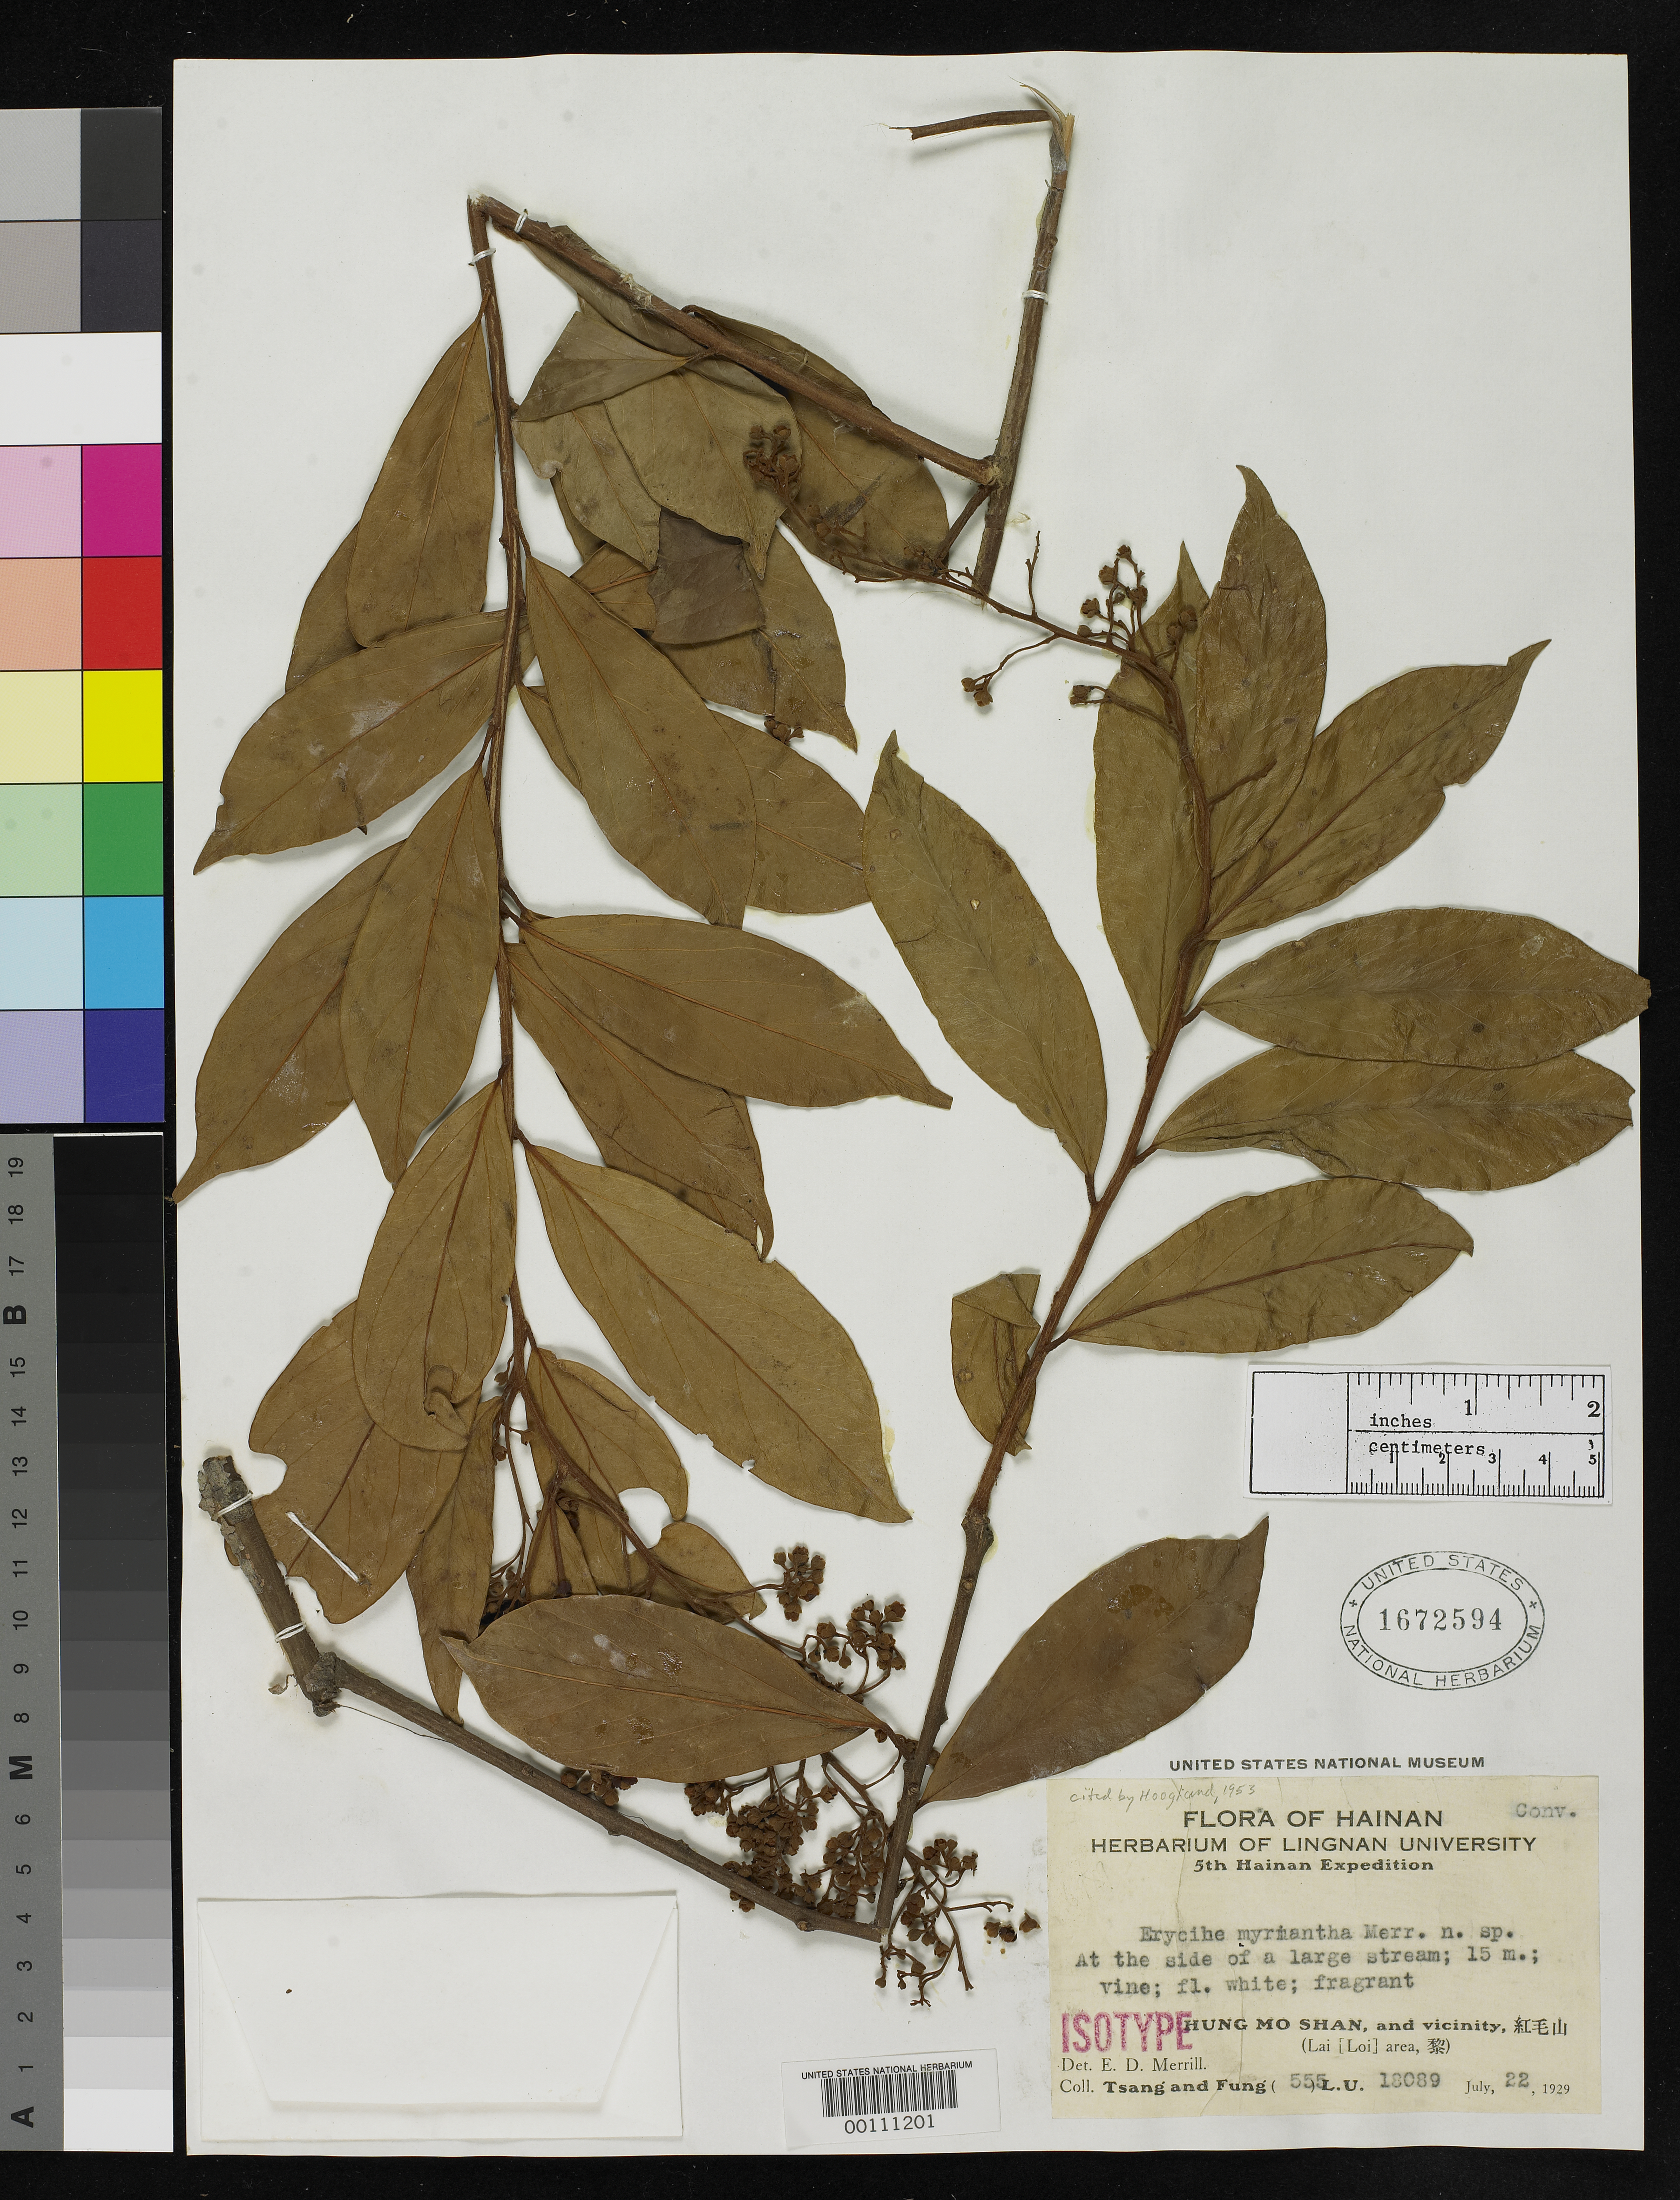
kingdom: Plantae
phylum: Tracheophyta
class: Magnoliopsida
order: Solanales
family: Convolvulaceae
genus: Erycibe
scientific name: Erycibe myriantha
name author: Merr.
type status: Isotype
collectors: W. T. Tsang & H. L. Fung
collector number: C.C.C. 18089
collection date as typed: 22 Jul 1929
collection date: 1929-07-22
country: China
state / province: Hainan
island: Hainan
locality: Hung Mo Shan.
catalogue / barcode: US 1672594